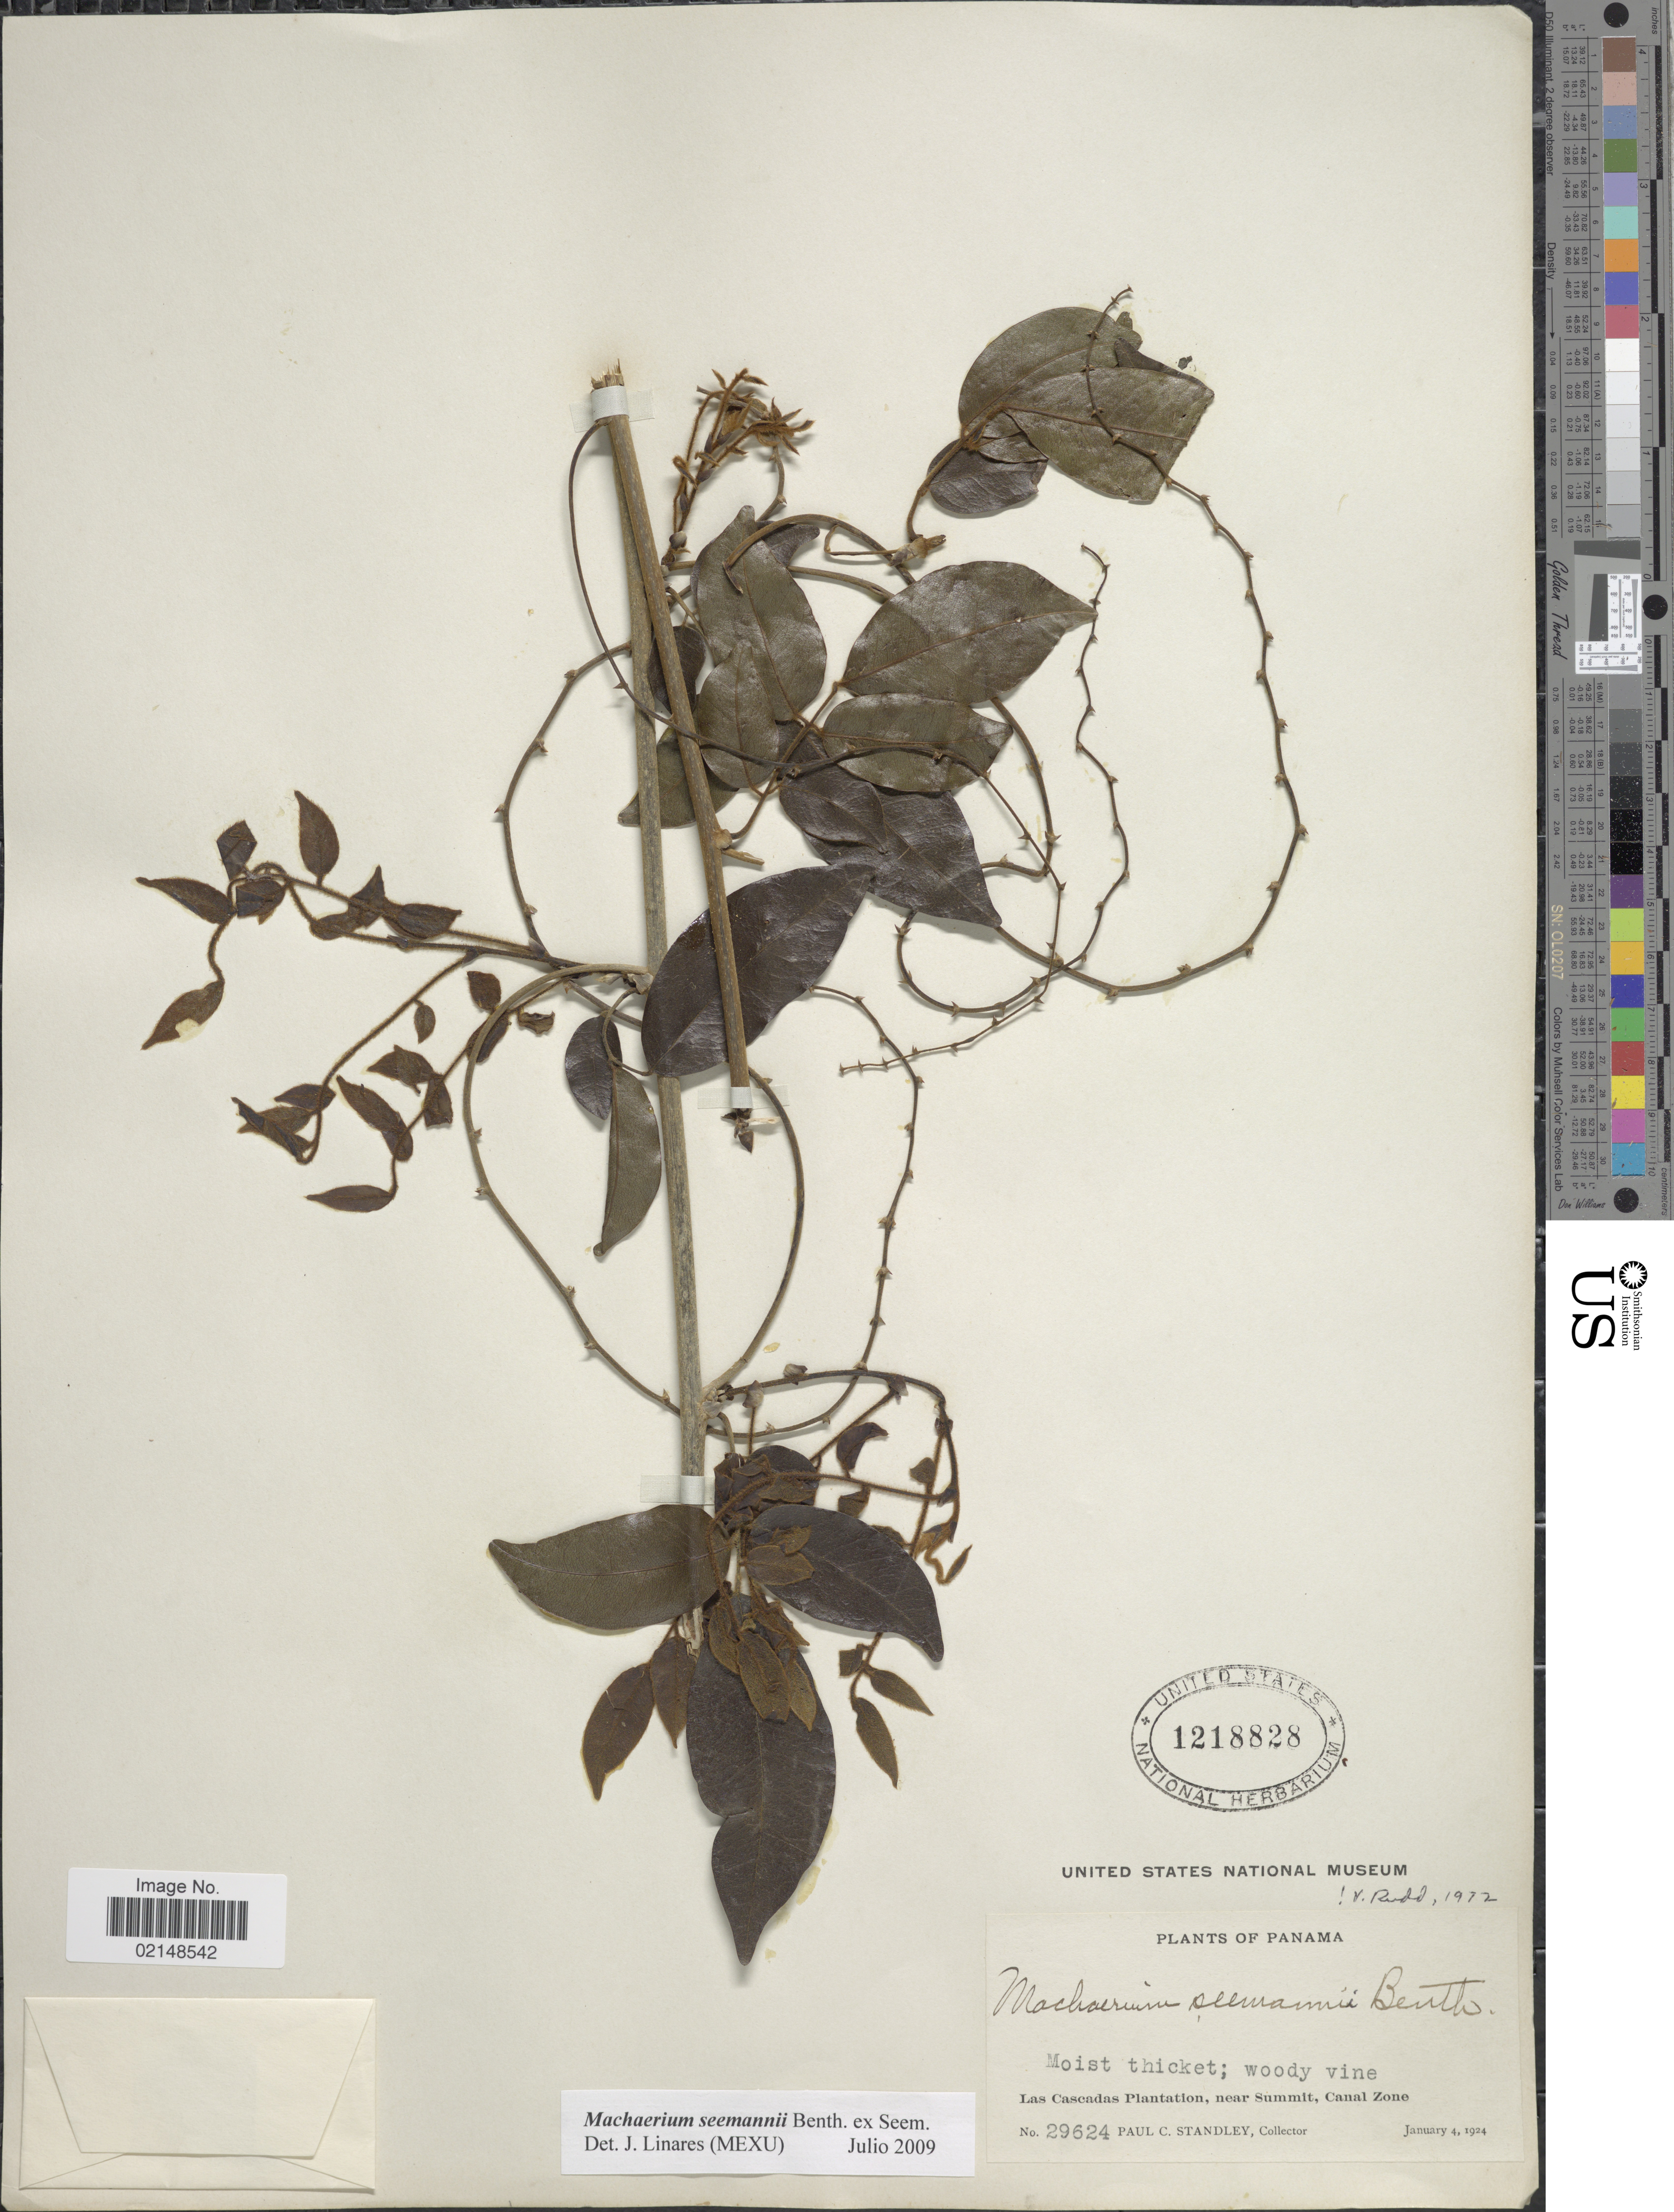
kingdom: Plantae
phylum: Tracheophyta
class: Magnoliopsida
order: Fabales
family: Fabaceae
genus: Machaerium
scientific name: Machaerium seemanni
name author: Benth. in Seem.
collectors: P. C. Standley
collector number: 29624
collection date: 1924-01-04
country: Panama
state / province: Colón / Panamá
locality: Moist Thicket, Las Cascadas Plantation, near Summit. Canal Zone.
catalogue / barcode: US 1218828